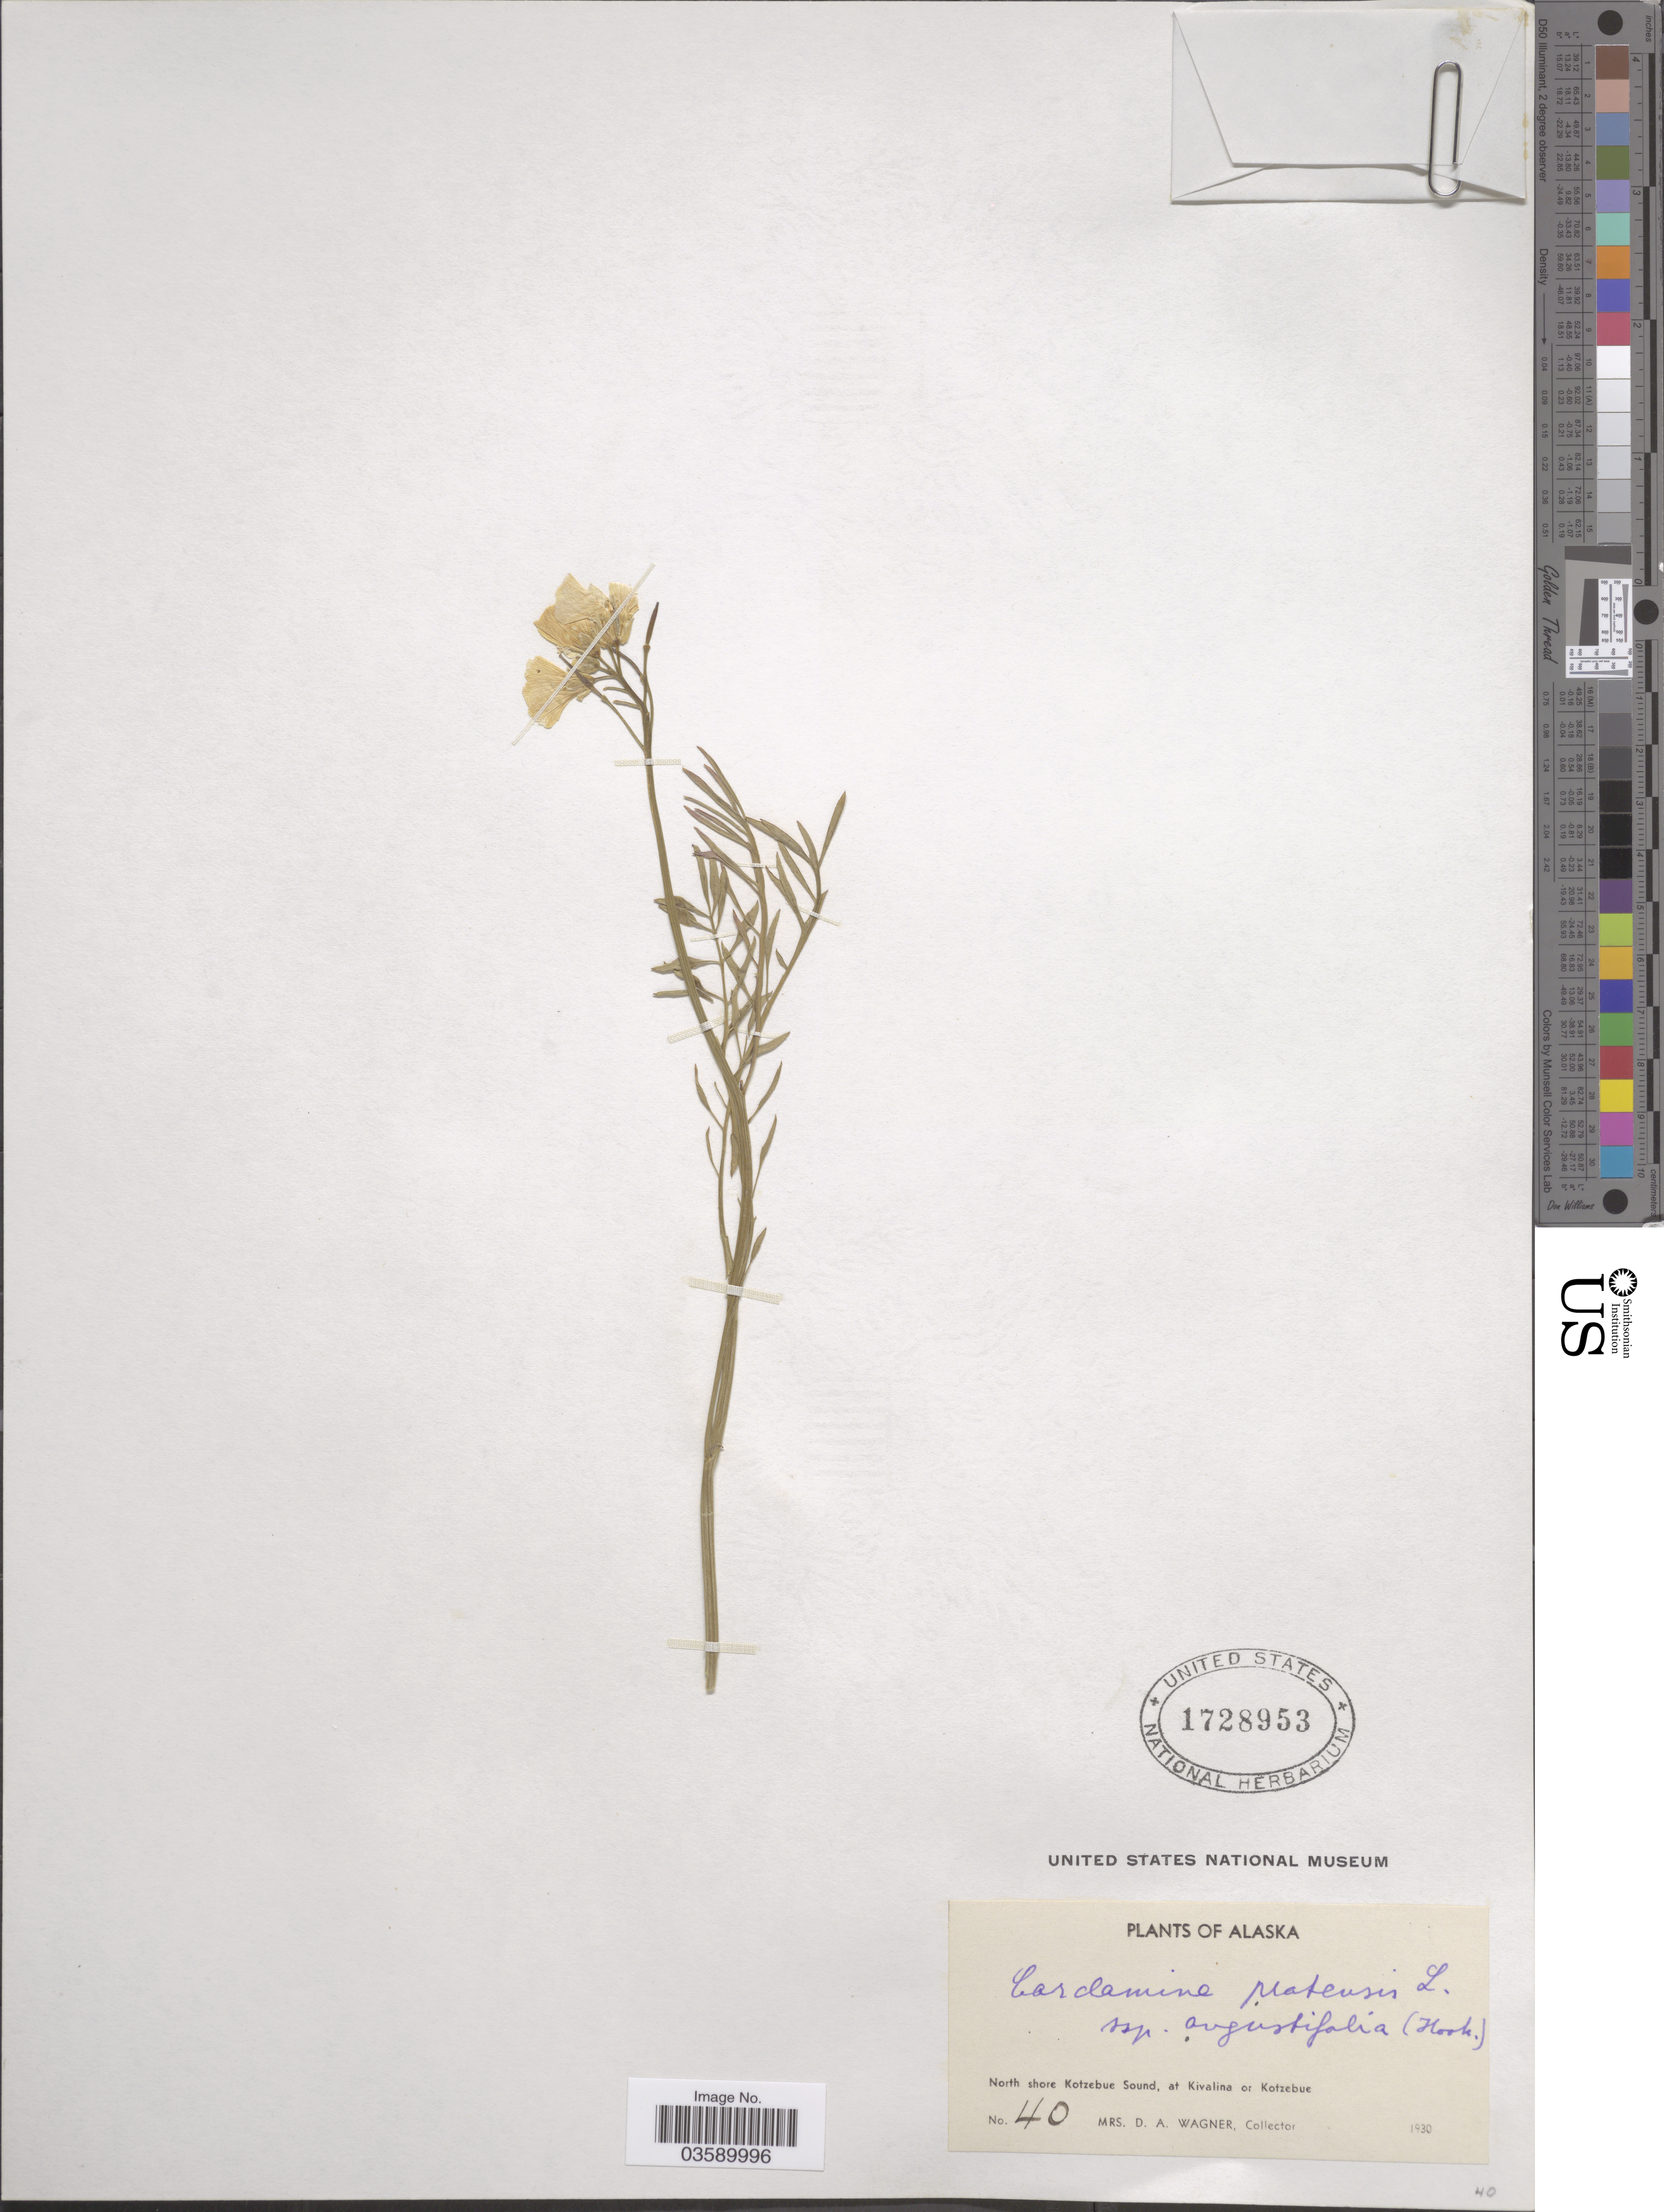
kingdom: Plantae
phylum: Tracheophyta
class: Magnoliopsida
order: Brassicales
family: Brassicaceae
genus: Cardamine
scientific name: Cardamine pratensis subsp. angustifolia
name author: (Hook.) O.E. Schulz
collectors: D. Wagner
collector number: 40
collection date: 1930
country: United States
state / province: Alaska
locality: North shore Kotzebue Sound, at Kivalina or Kotzebue.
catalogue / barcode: US 1728953